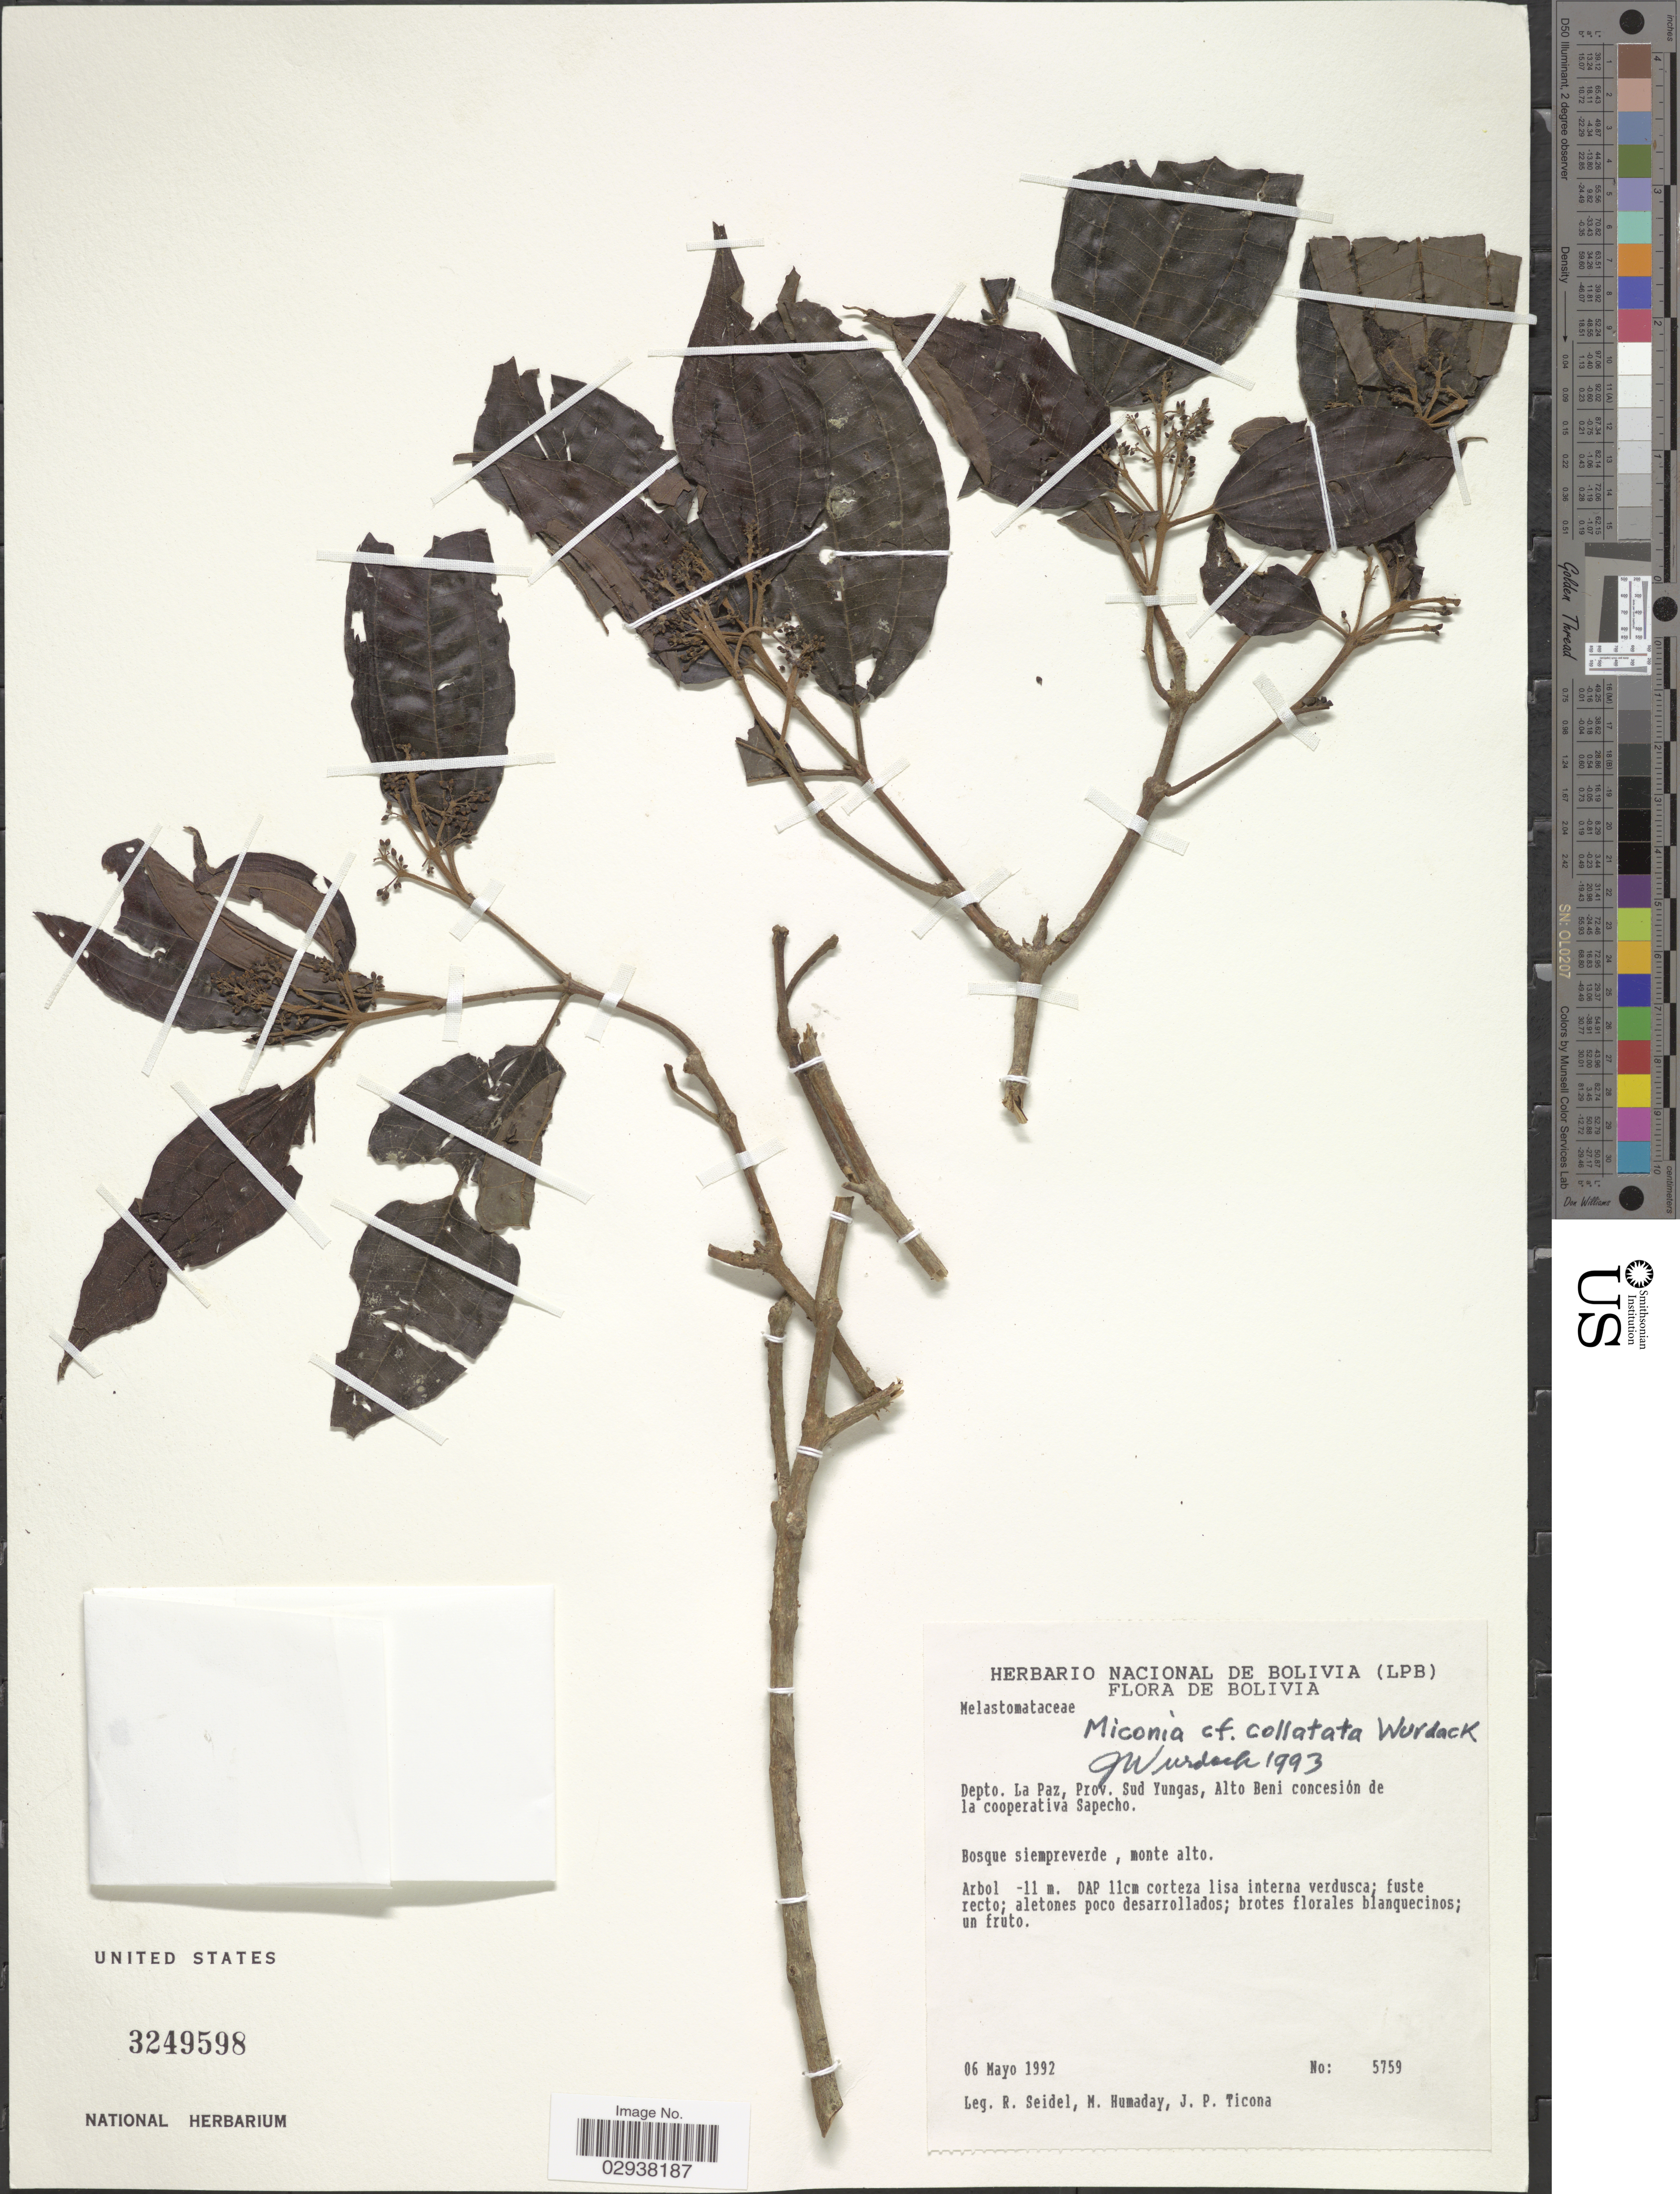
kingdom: Plantae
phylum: Tracheophyta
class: Magnoliopsida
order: Myrtales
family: Melastomataceae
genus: Miconia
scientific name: Miconia collatata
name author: Wurdack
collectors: R. Seidel, M. Humaday & J. Ticona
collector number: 5759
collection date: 1992-05-06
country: Bolivia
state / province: La Paz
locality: Depto. La Paz, Prov. Sud Yungas, Alto Beni concesión de la cooperativa Sapecho.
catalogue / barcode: US 3249598